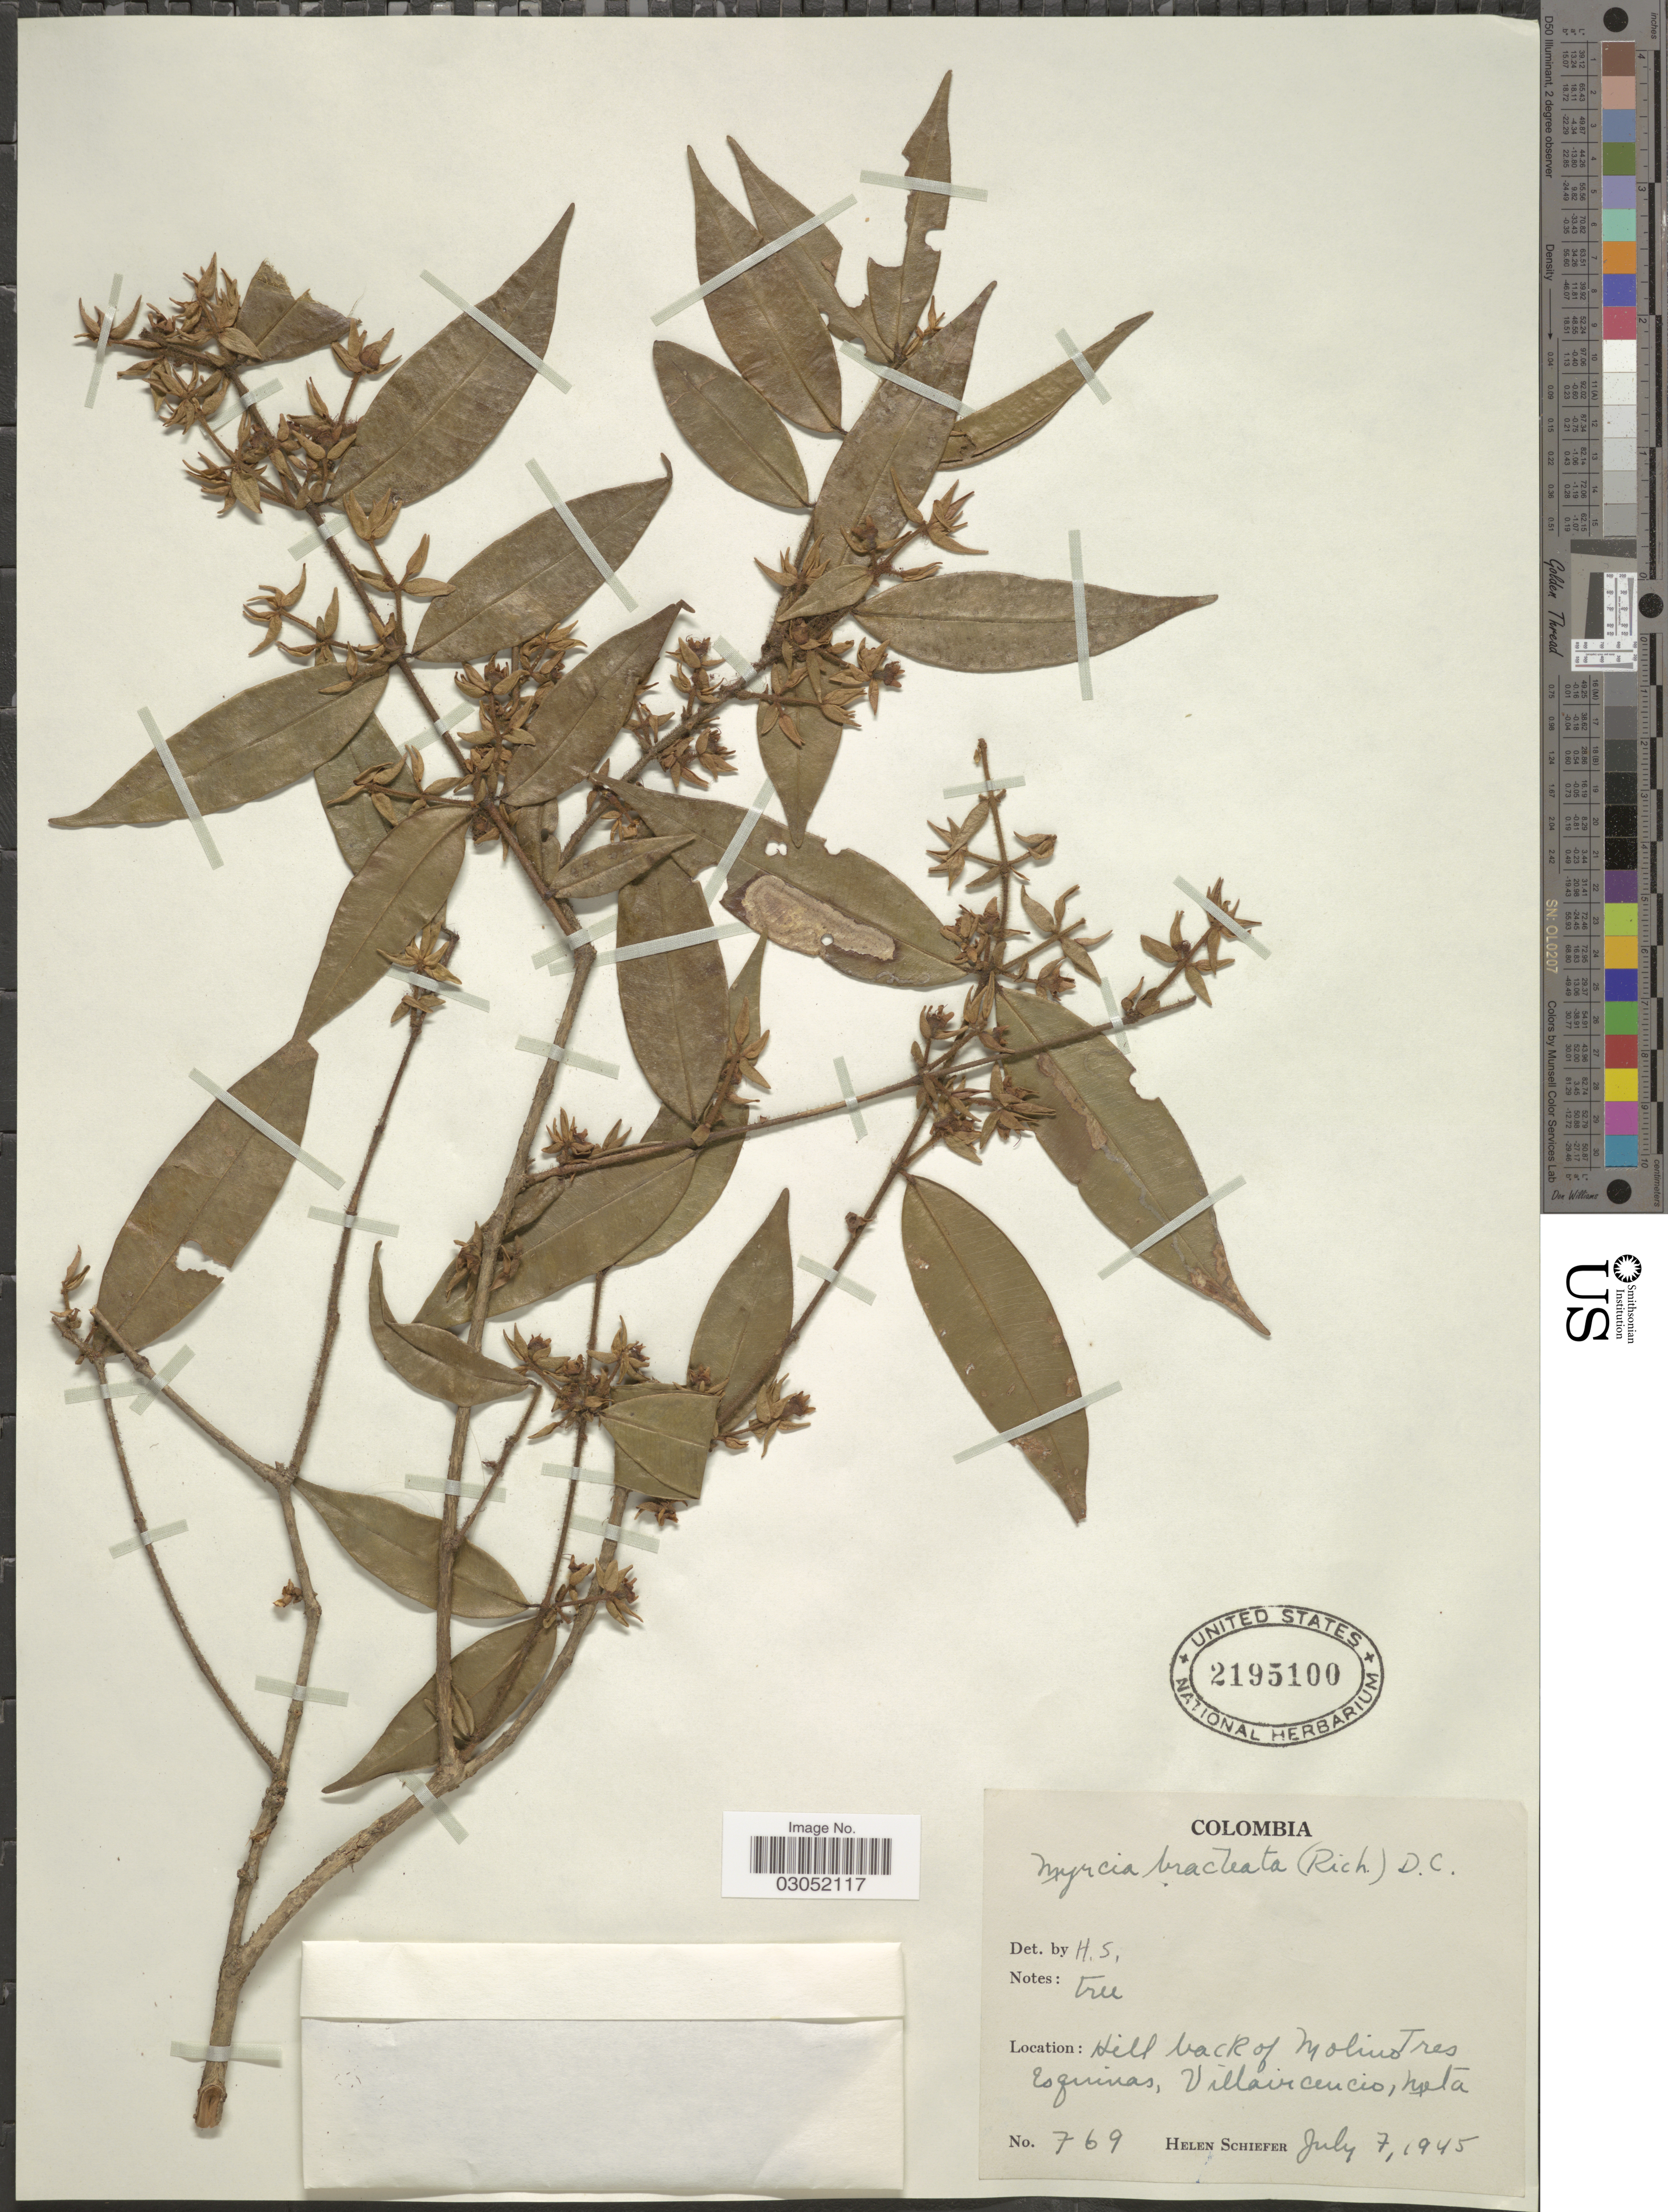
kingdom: Plantae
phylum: Tracheophyta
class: Magnoliopsida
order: Myrtales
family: Myrtaceae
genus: Myrcia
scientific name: Myrcia bracteata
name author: (Rich.) DC.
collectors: H. Schiefer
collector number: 769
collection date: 1945-07-07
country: Colombia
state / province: Meta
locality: Hill back of Molino. Tres Esquinas, Villavicencio.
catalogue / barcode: US 2195100